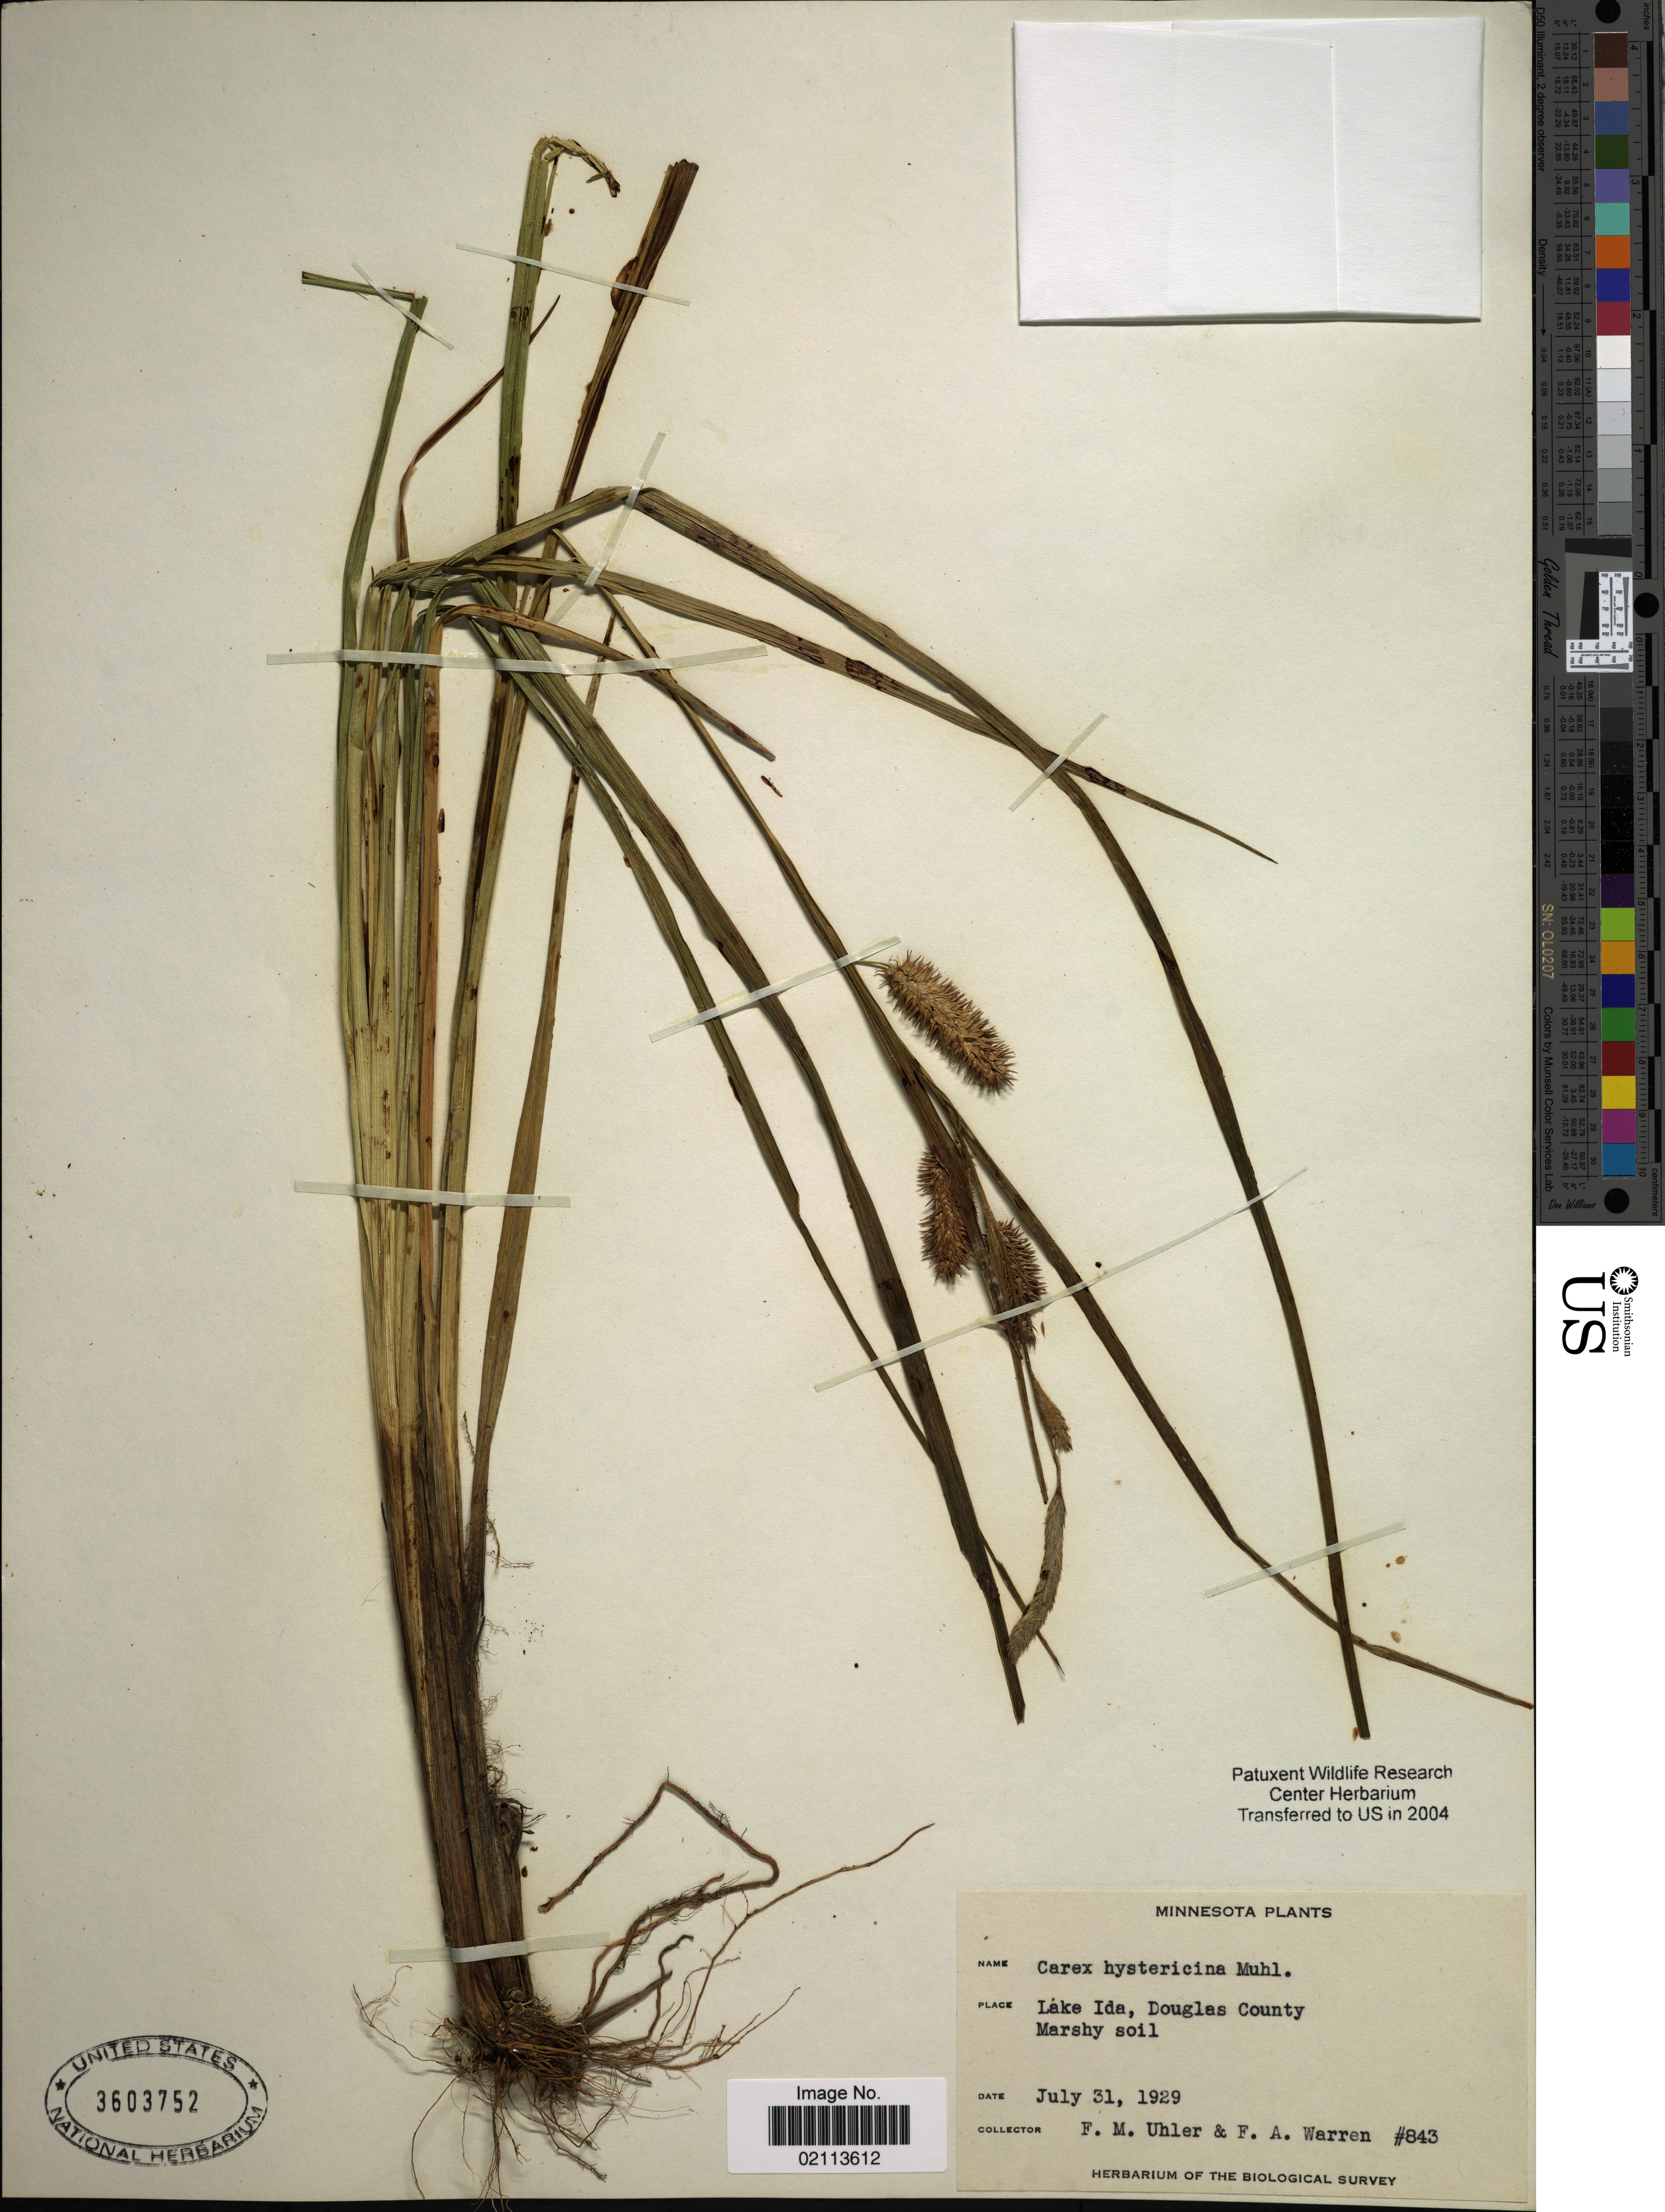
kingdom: Plantae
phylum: Tracheophyta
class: Liliopsida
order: Poales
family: Cyperaceae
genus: Carex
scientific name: Carex hystericina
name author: Muhl. ex Willd.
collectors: F. M. Uhler & F. Warren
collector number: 843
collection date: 1929-07-31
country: United States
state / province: Minnesota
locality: Lake Ida, Douglas County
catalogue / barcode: US 3603752